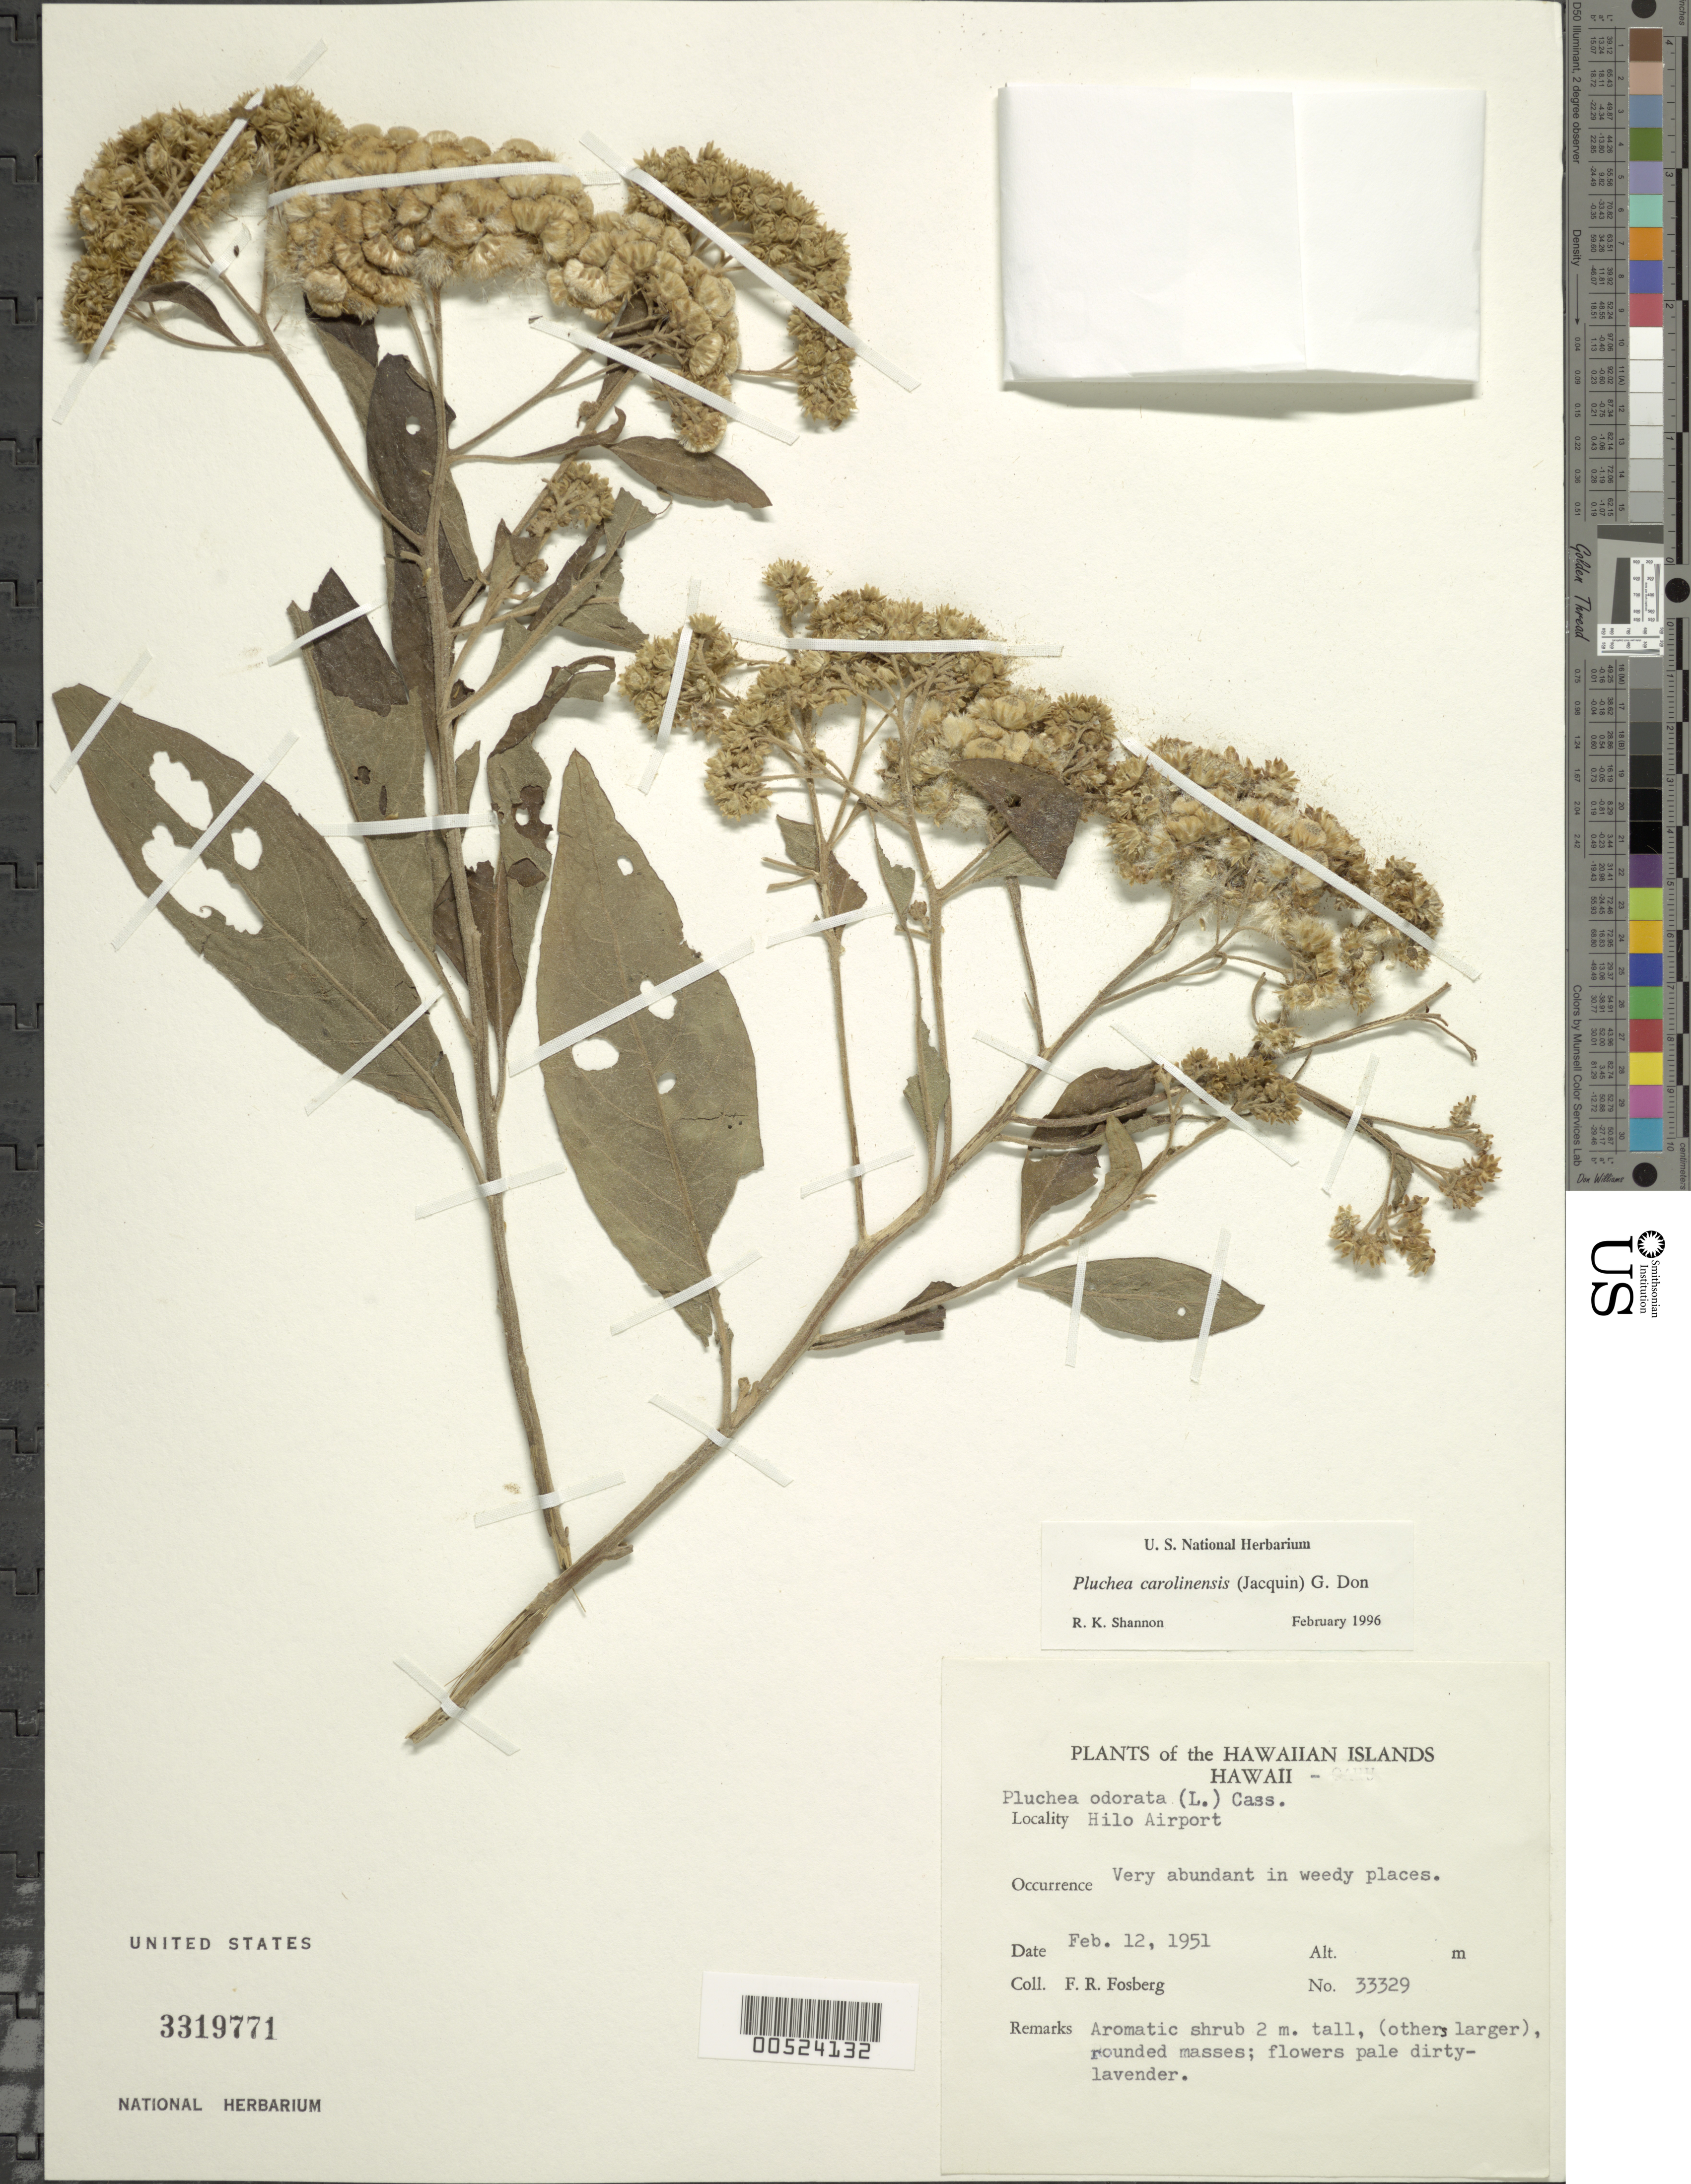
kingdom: Plantae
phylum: Tracheophyta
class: Magnoliopsida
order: Asterales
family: Asteraceae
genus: Pluchea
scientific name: Pluchea carolinensis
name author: (Jacq.) D. Don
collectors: F. R. Fosberg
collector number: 33329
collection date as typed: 12 Feb 1951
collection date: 1951-02-12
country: United States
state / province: Hawaii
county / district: Hawaii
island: Hawaii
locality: Hilo Airport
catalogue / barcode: US 3319771